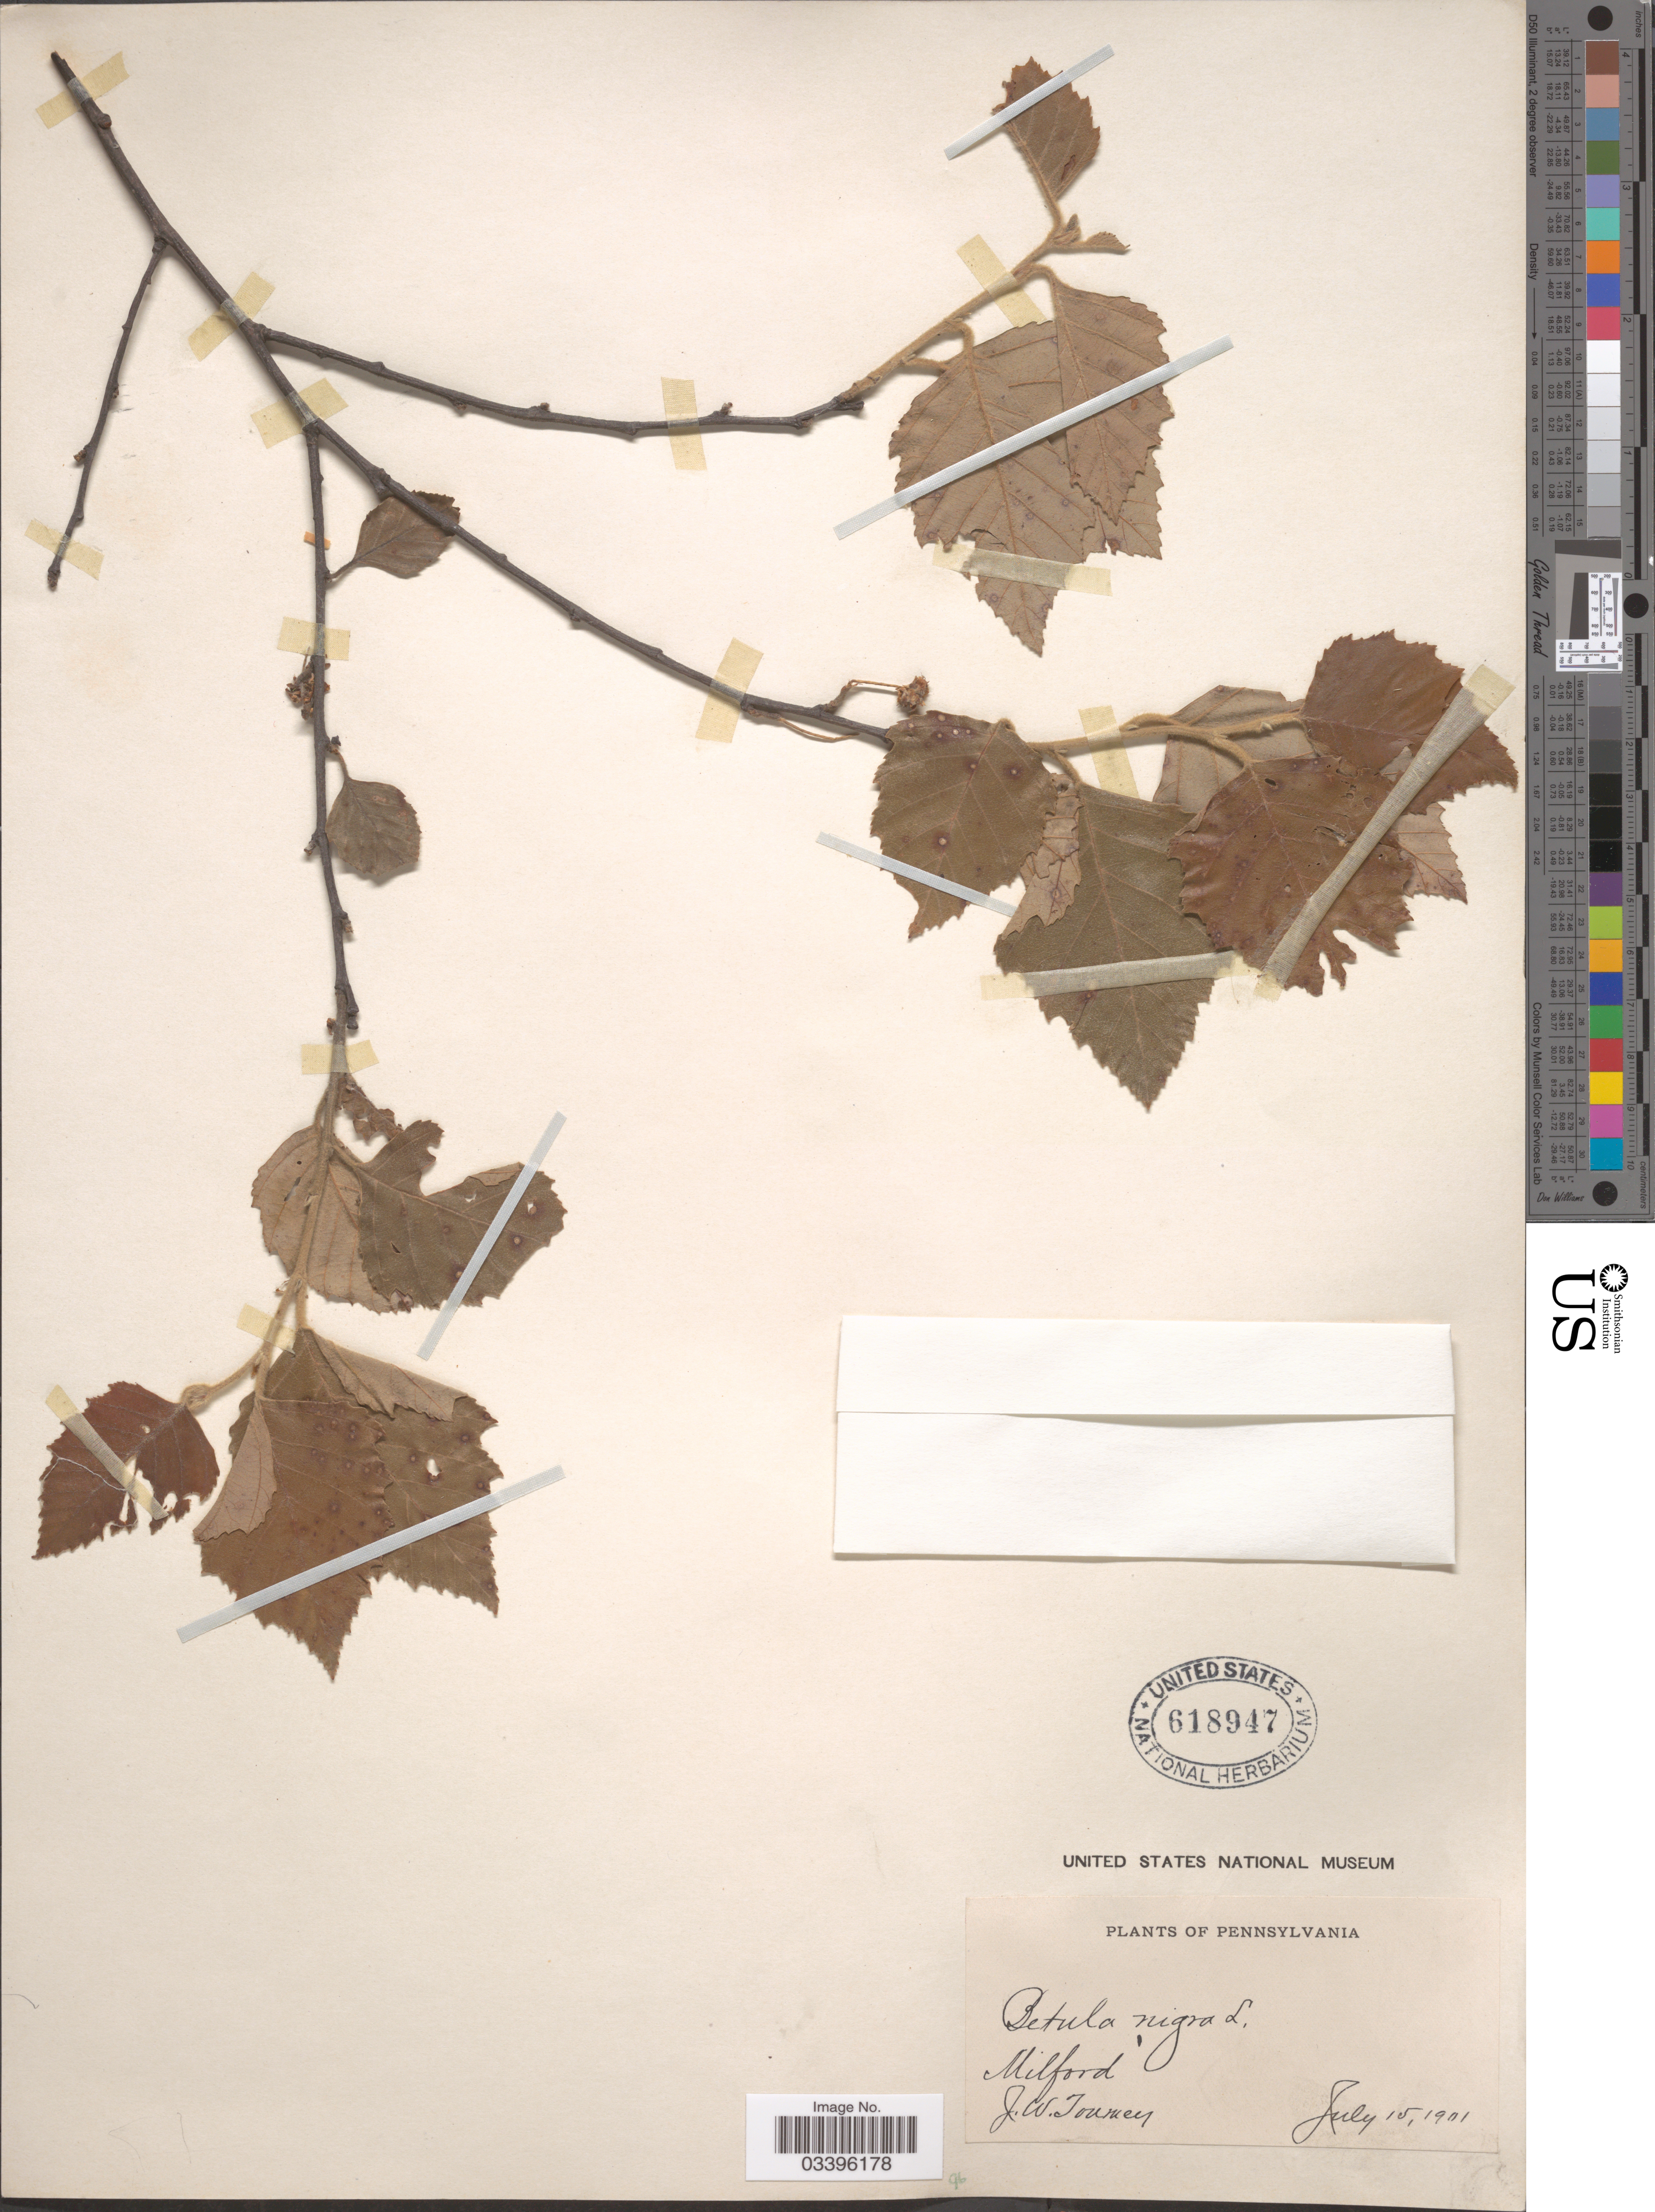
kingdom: Plantae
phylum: Tracheophyta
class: Magnoliopsida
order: Fagales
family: Betulaceae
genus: Betula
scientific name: Betula nigra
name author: L.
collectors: J. W. Toumey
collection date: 1901-06-15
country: United States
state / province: Pennsylvania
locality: Milford.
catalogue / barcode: US 618947